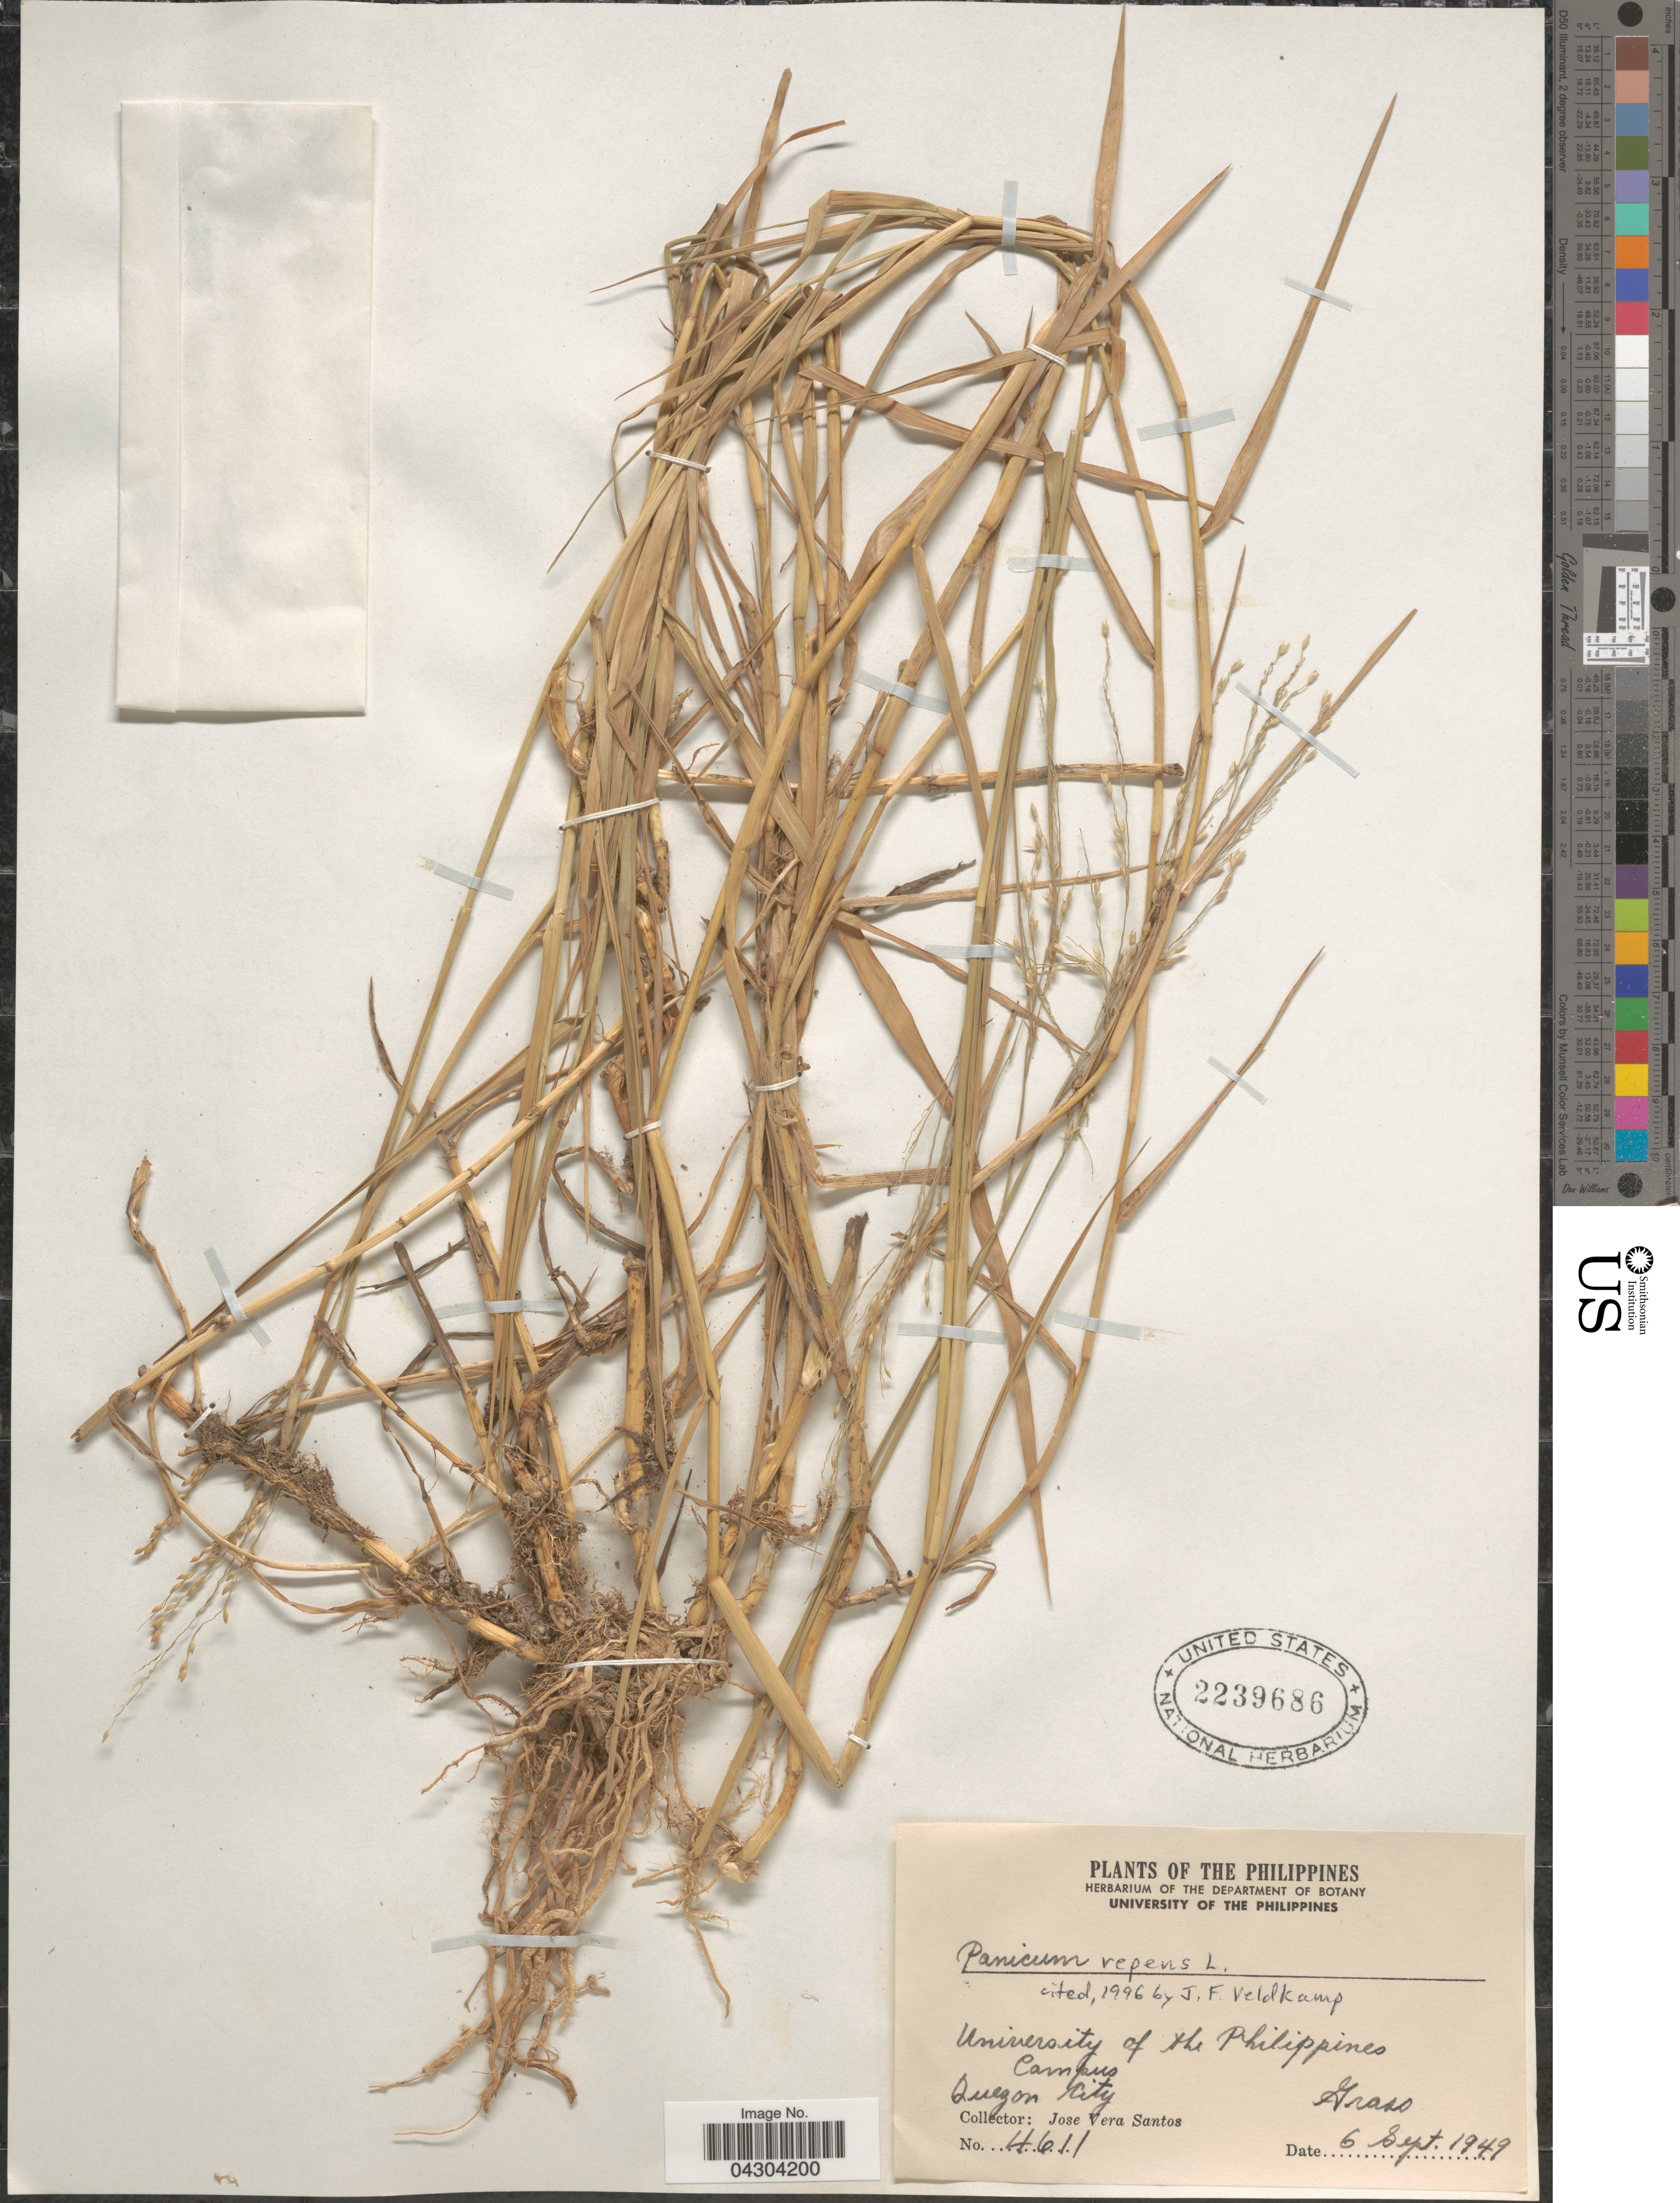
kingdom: Plantae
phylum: Tracheophyta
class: Liliopsida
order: Poales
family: Poaceae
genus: Panicum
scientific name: Panicum repens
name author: L.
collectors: J. V. Santos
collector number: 4611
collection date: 1949-09-06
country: Philippines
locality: University of the Philippines Campus. Quezon City.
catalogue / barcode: US 2239686